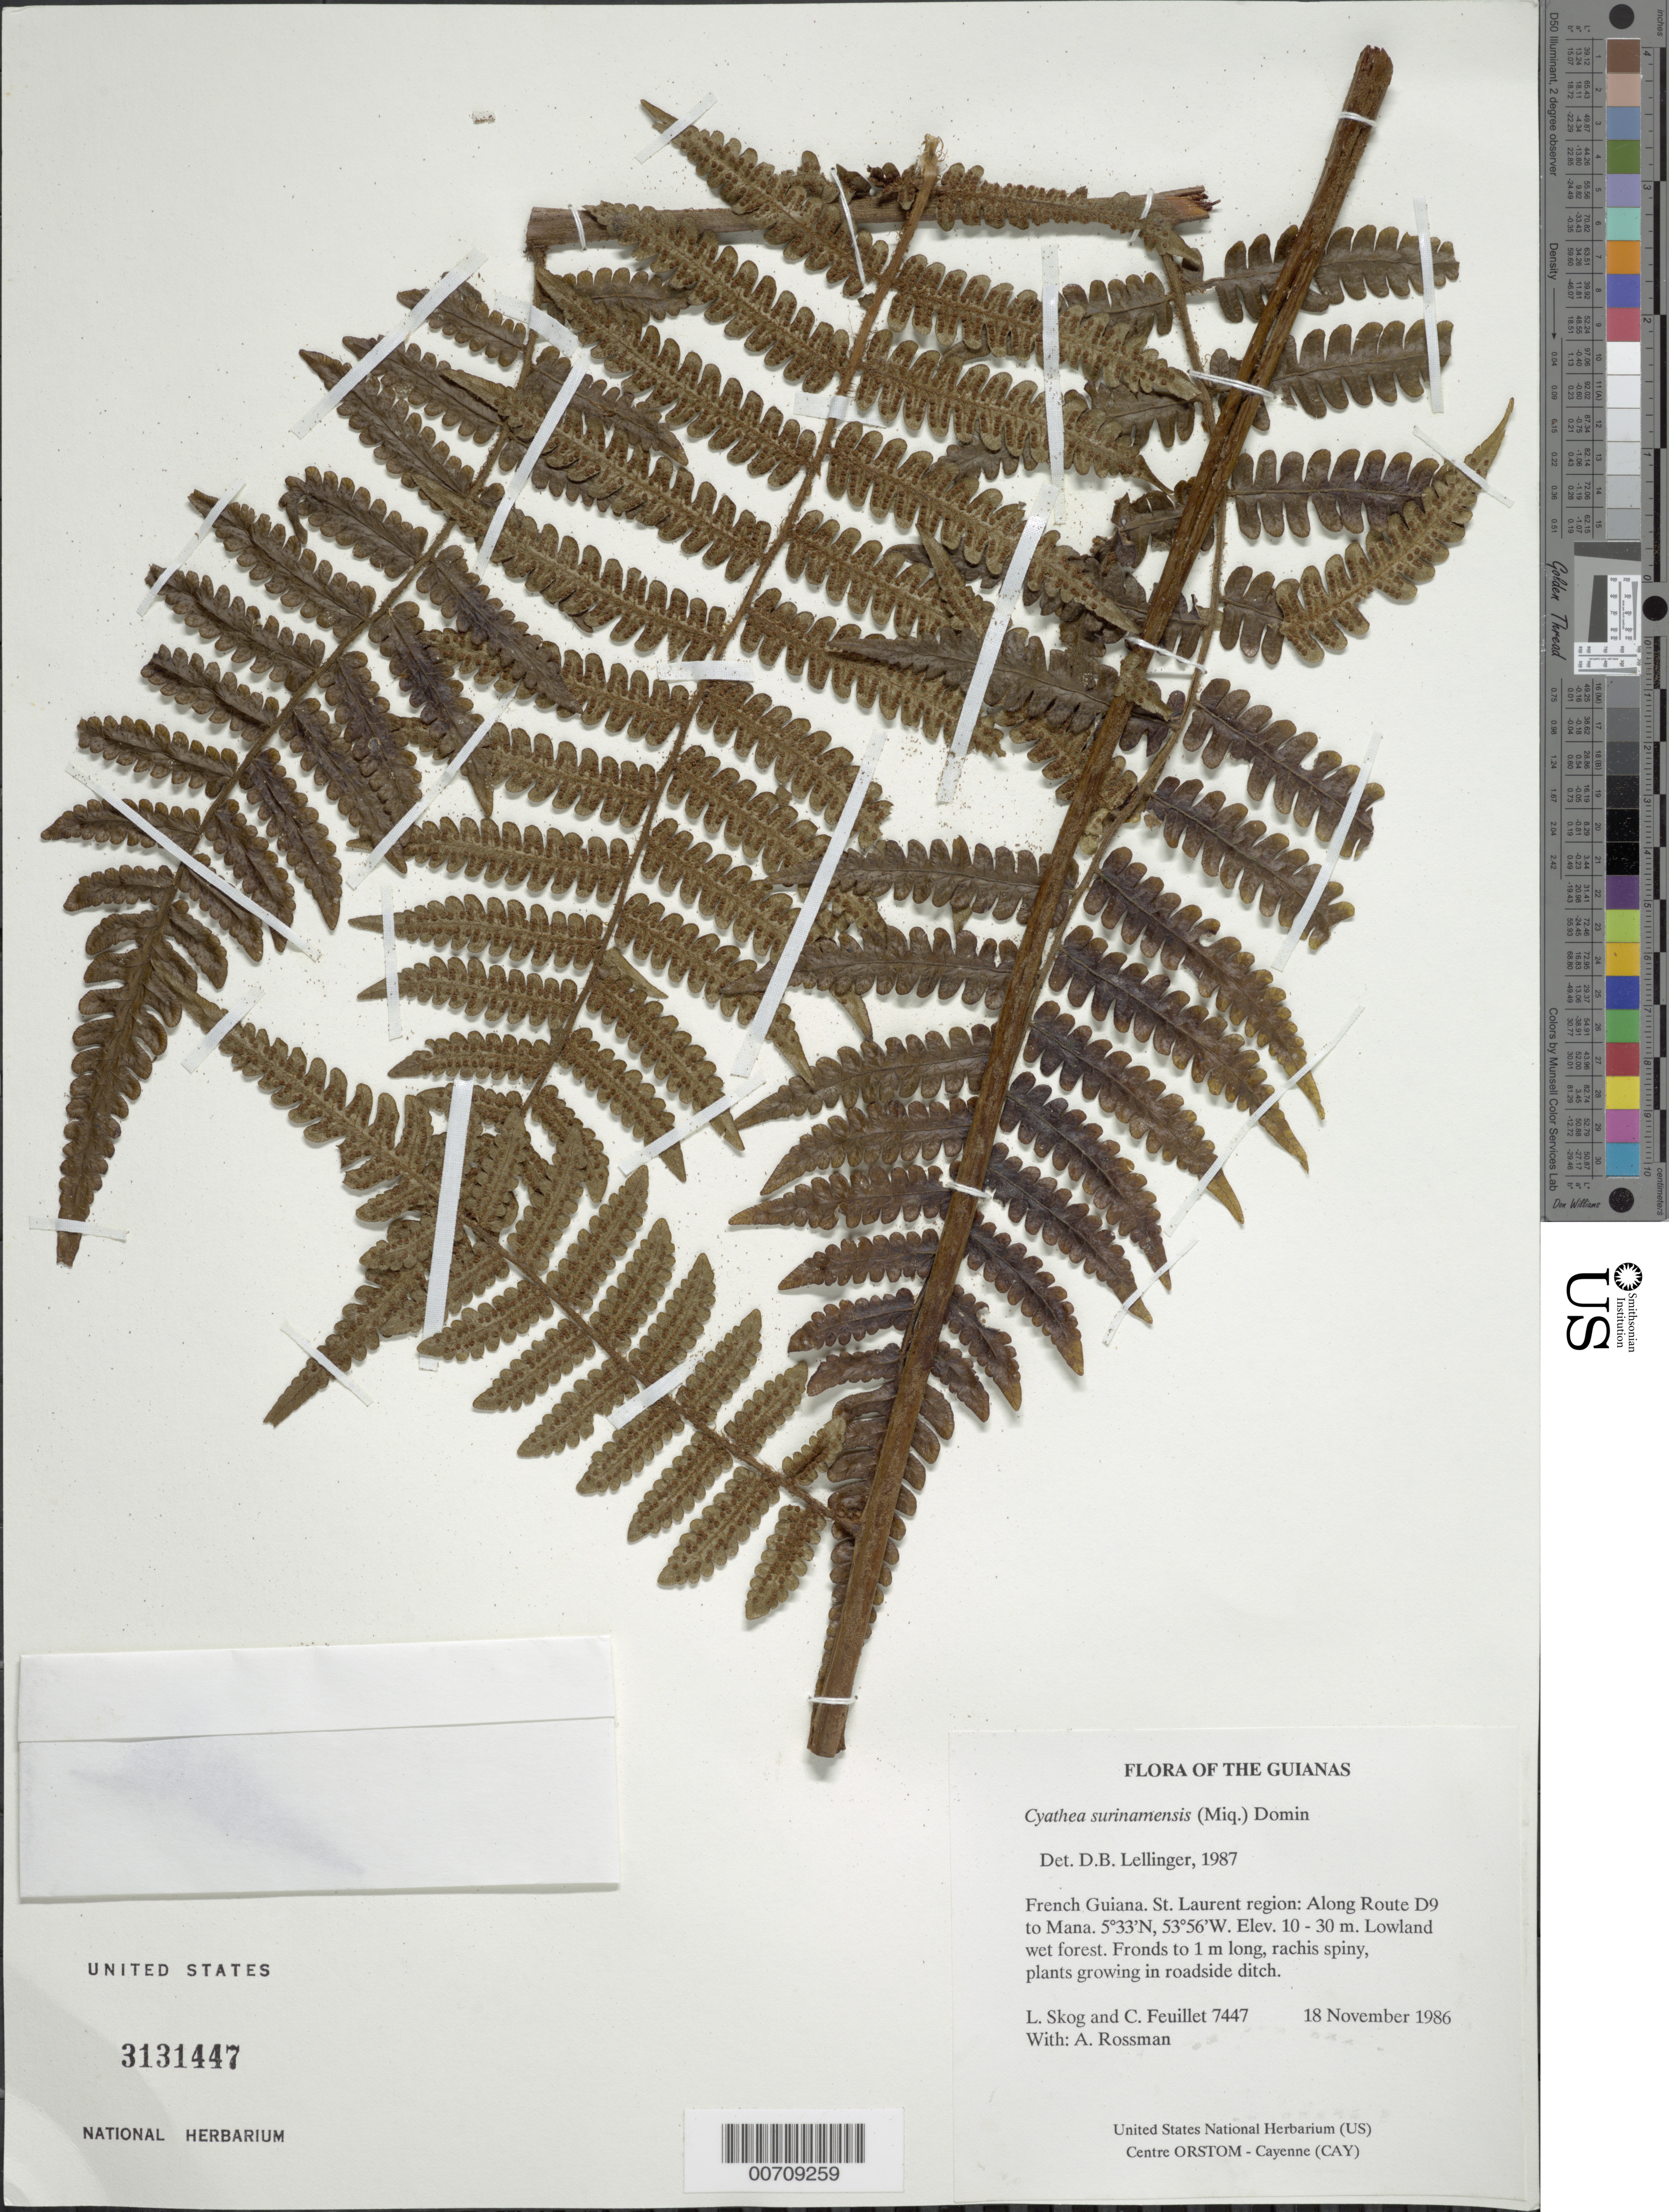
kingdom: Plantae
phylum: Tracheophyta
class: Polypodiopsida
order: Cyatheales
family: Cyatheaceae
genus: Cyathea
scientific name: Cyathea surinamensis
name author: (Miq.) Domin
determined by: Lellinger, David B., (BOT), Smithsonian Institution - National Museum of Natural History (UNITED STATES)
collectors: L. E. Skog, C. Feuillet & A. Rossman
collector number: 7447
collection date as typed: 18 November 1986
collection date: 1986-11-18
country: French Guiana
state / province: Saint-Laurent-du-Maroni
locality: Along Route D9 to Mana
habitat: Lowland wet forest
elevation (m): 10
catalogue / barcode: US 3131447